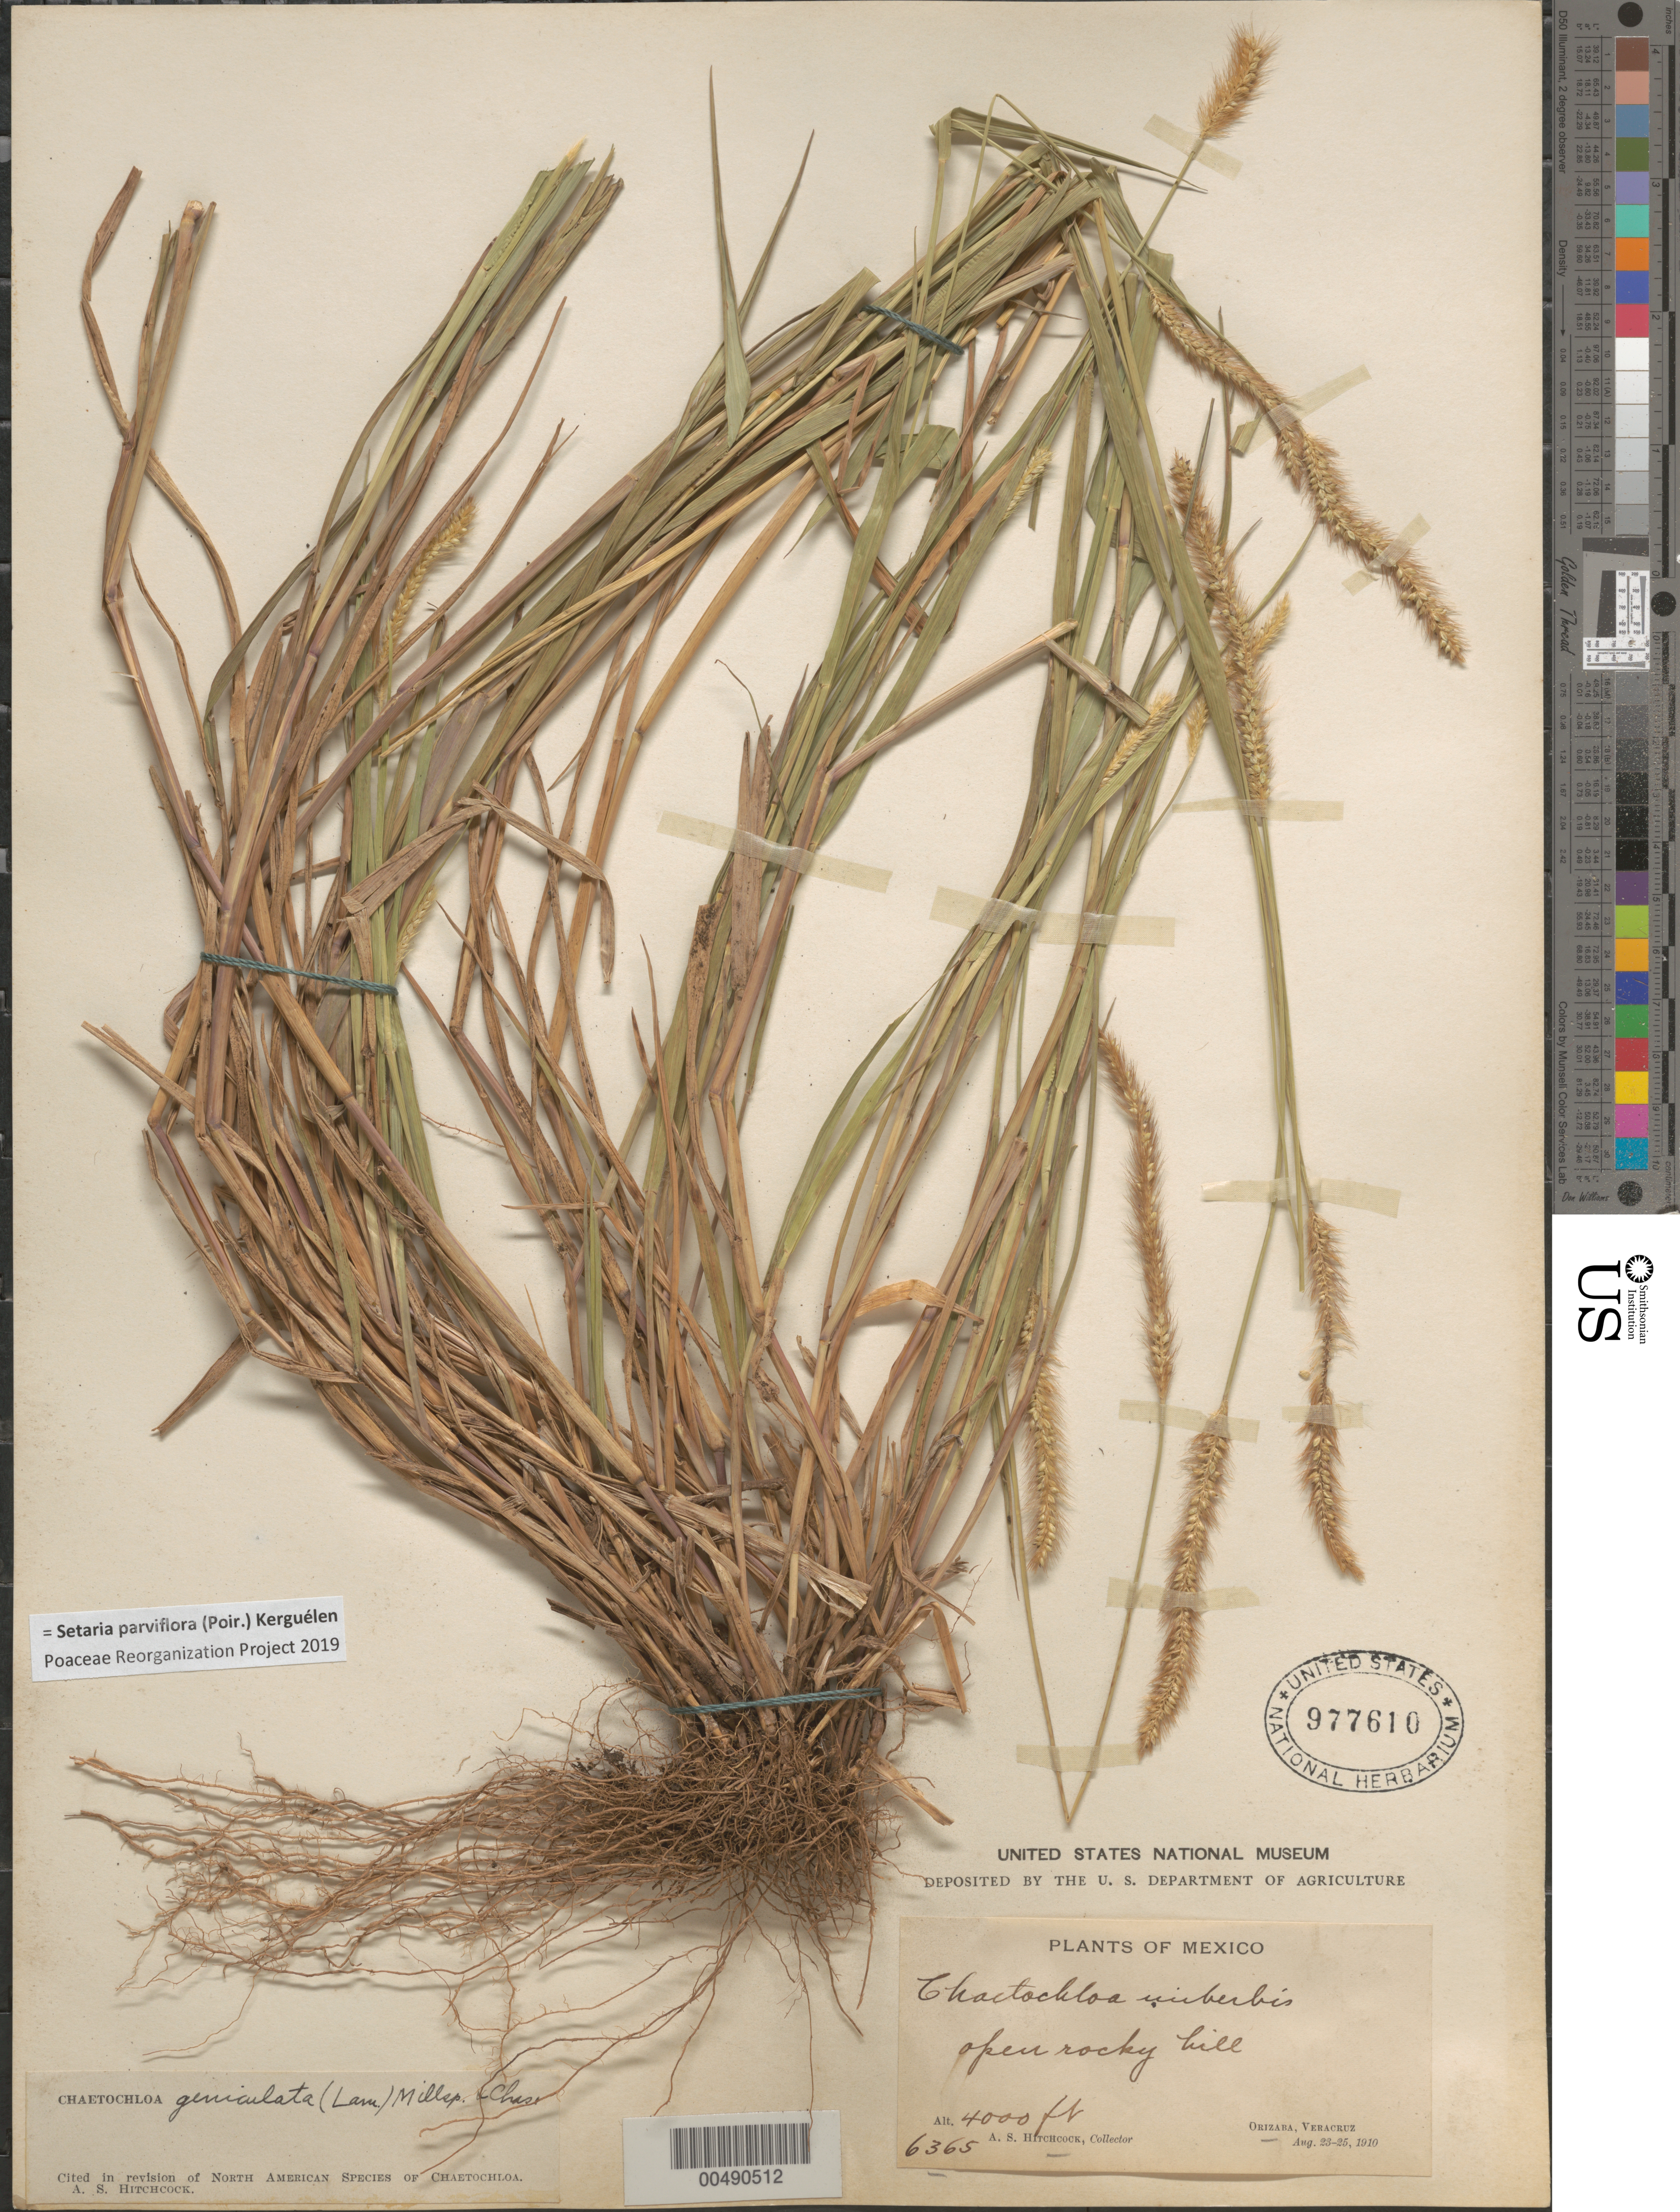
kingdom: Plantae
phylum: Tracheophyta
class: Liliopsida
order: Poales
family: Poaceae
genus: Setaria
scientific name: Setaria parviflora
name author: (Poir.) Kerguélen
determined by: Poaceae Reorganization Project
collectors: A. S. Hitchcock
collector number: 6365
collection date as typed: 23 Aug 1910 to 25 Aug 1910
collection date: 1910-08-23/1910-08-25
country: Mexico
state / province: Veracruz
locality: Orizaba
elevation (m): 1219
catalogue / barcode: US 977610